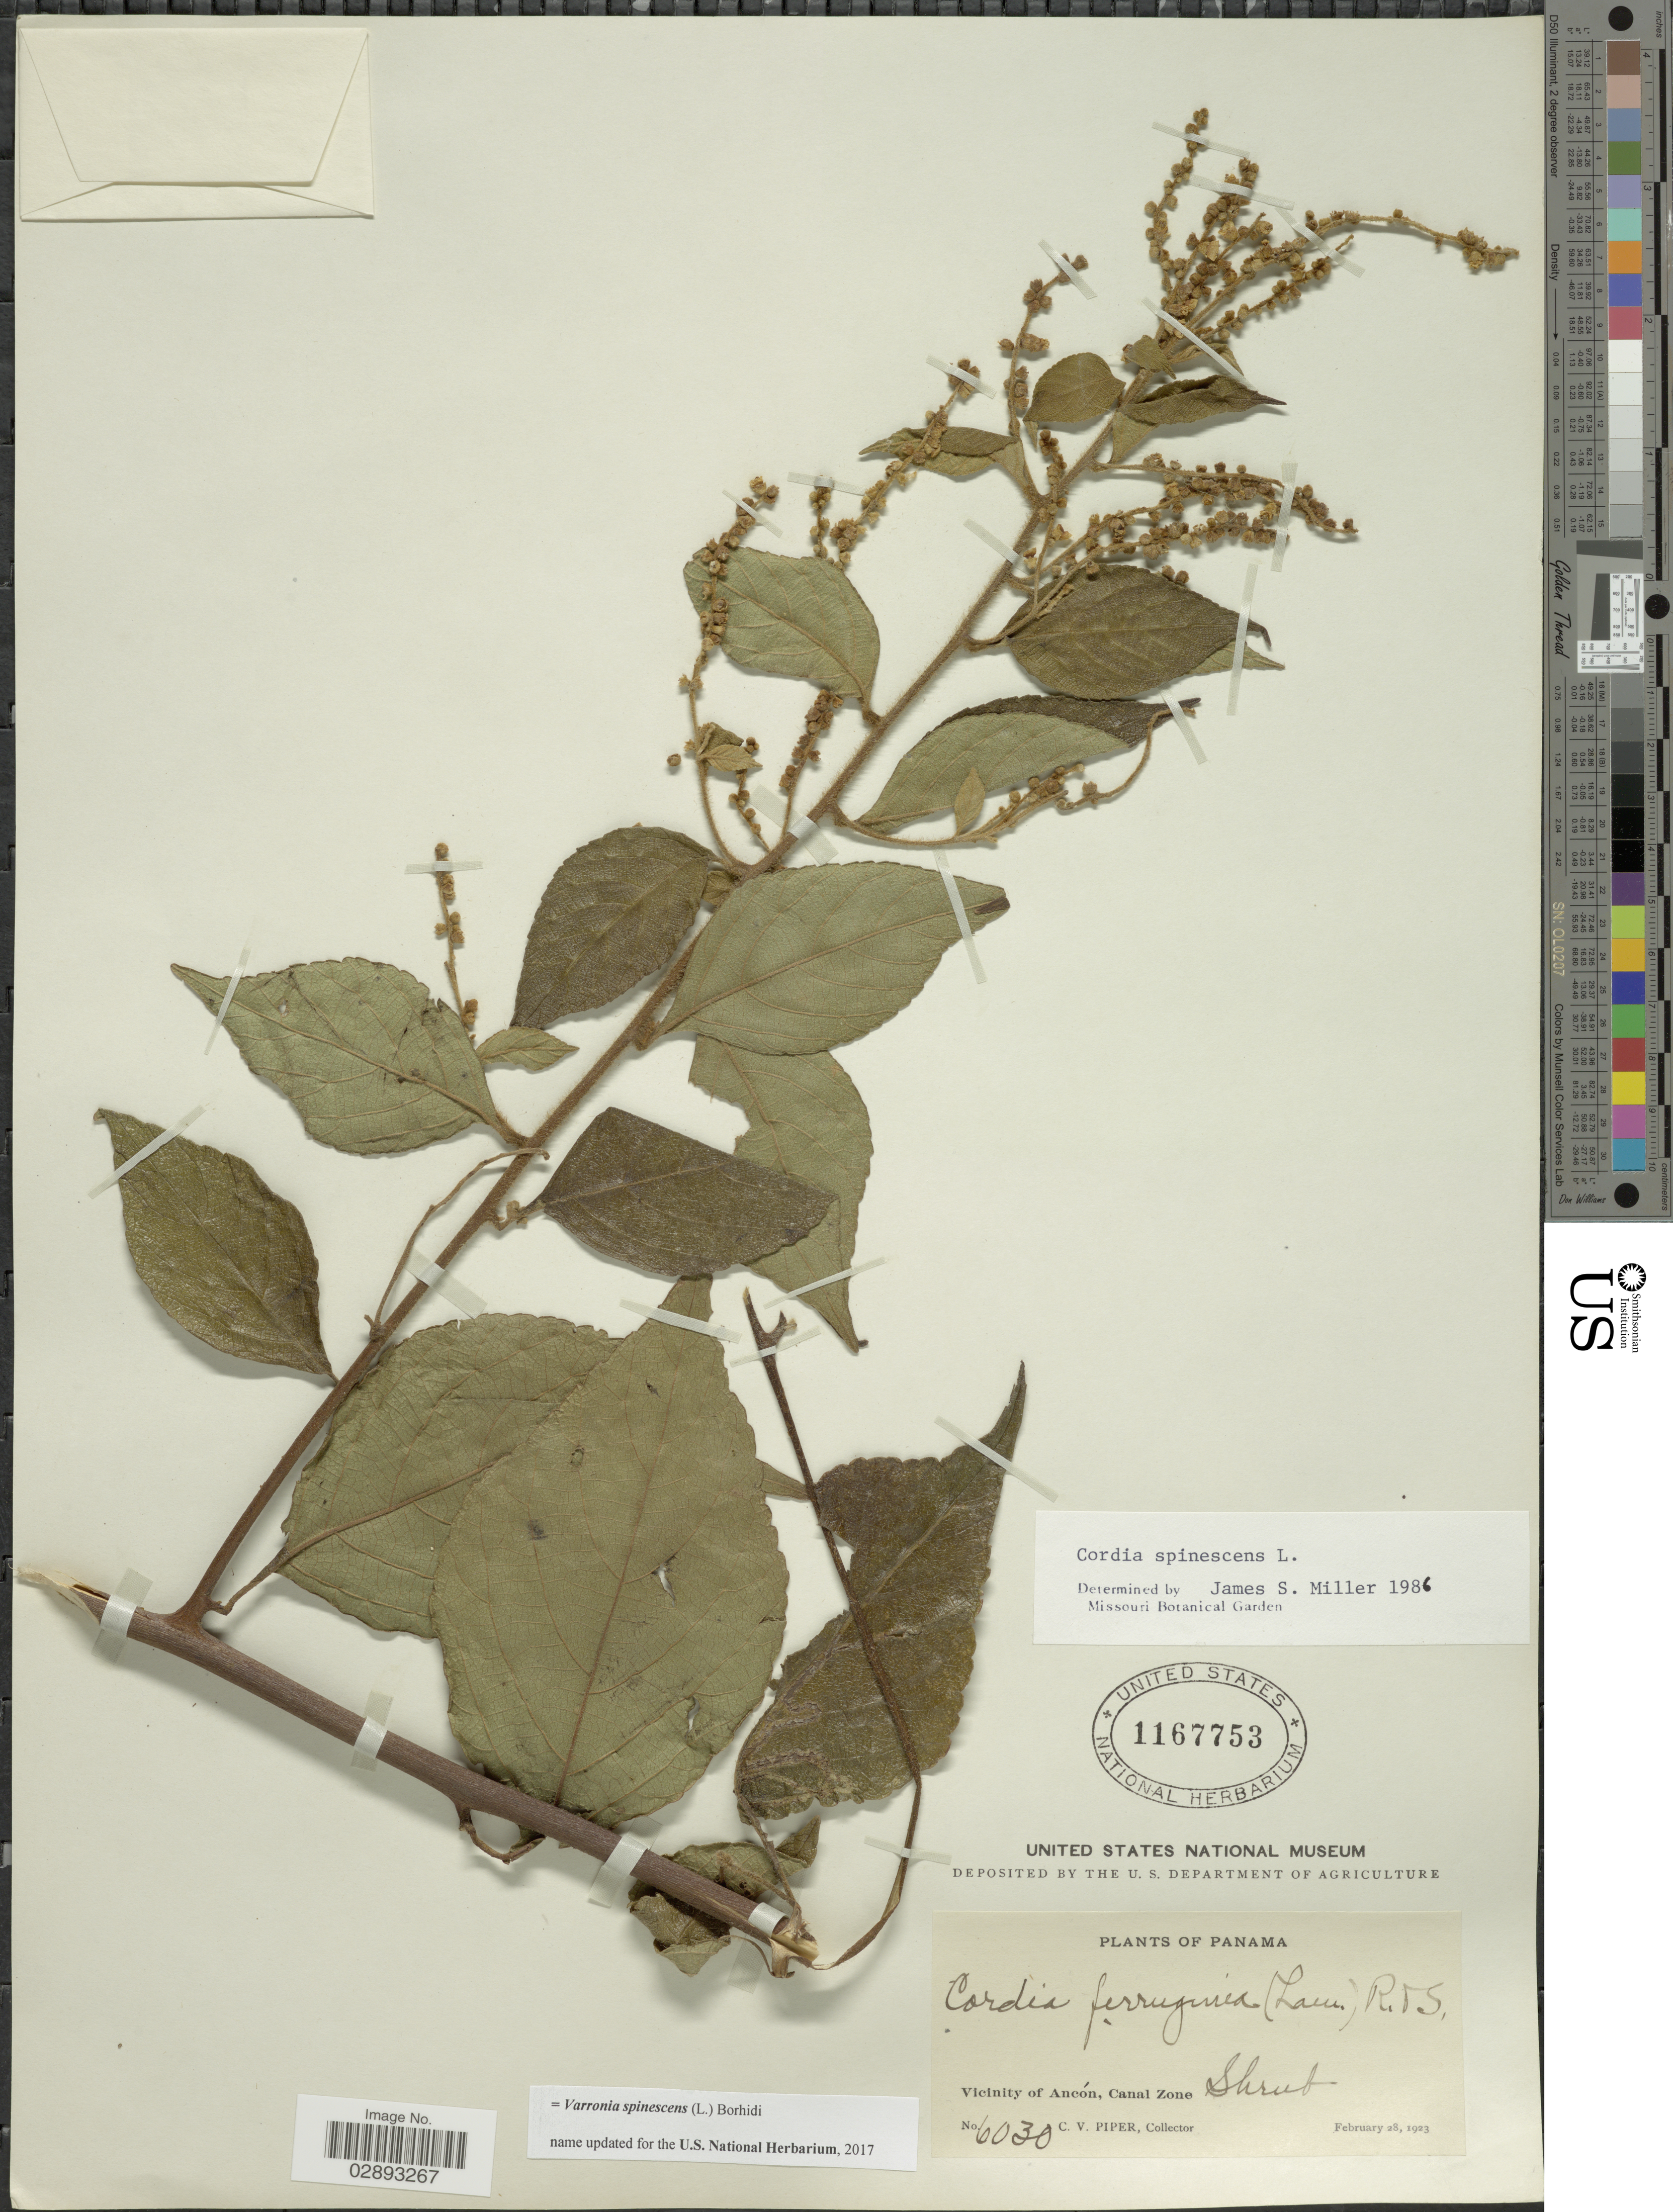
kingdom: Plantae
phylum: Tracheophyta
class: Magnoliopsida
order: Boraginales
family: Cordiaceae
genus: Varronia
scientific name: Varronia spinescens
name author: (L.) Borhidi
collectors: C. V. Piper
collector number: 6030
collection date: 1923-02-28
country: Panama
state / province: Colón / Panamá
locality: Vicinity of Ancón, Canal Zone.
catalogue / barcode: US 1167753